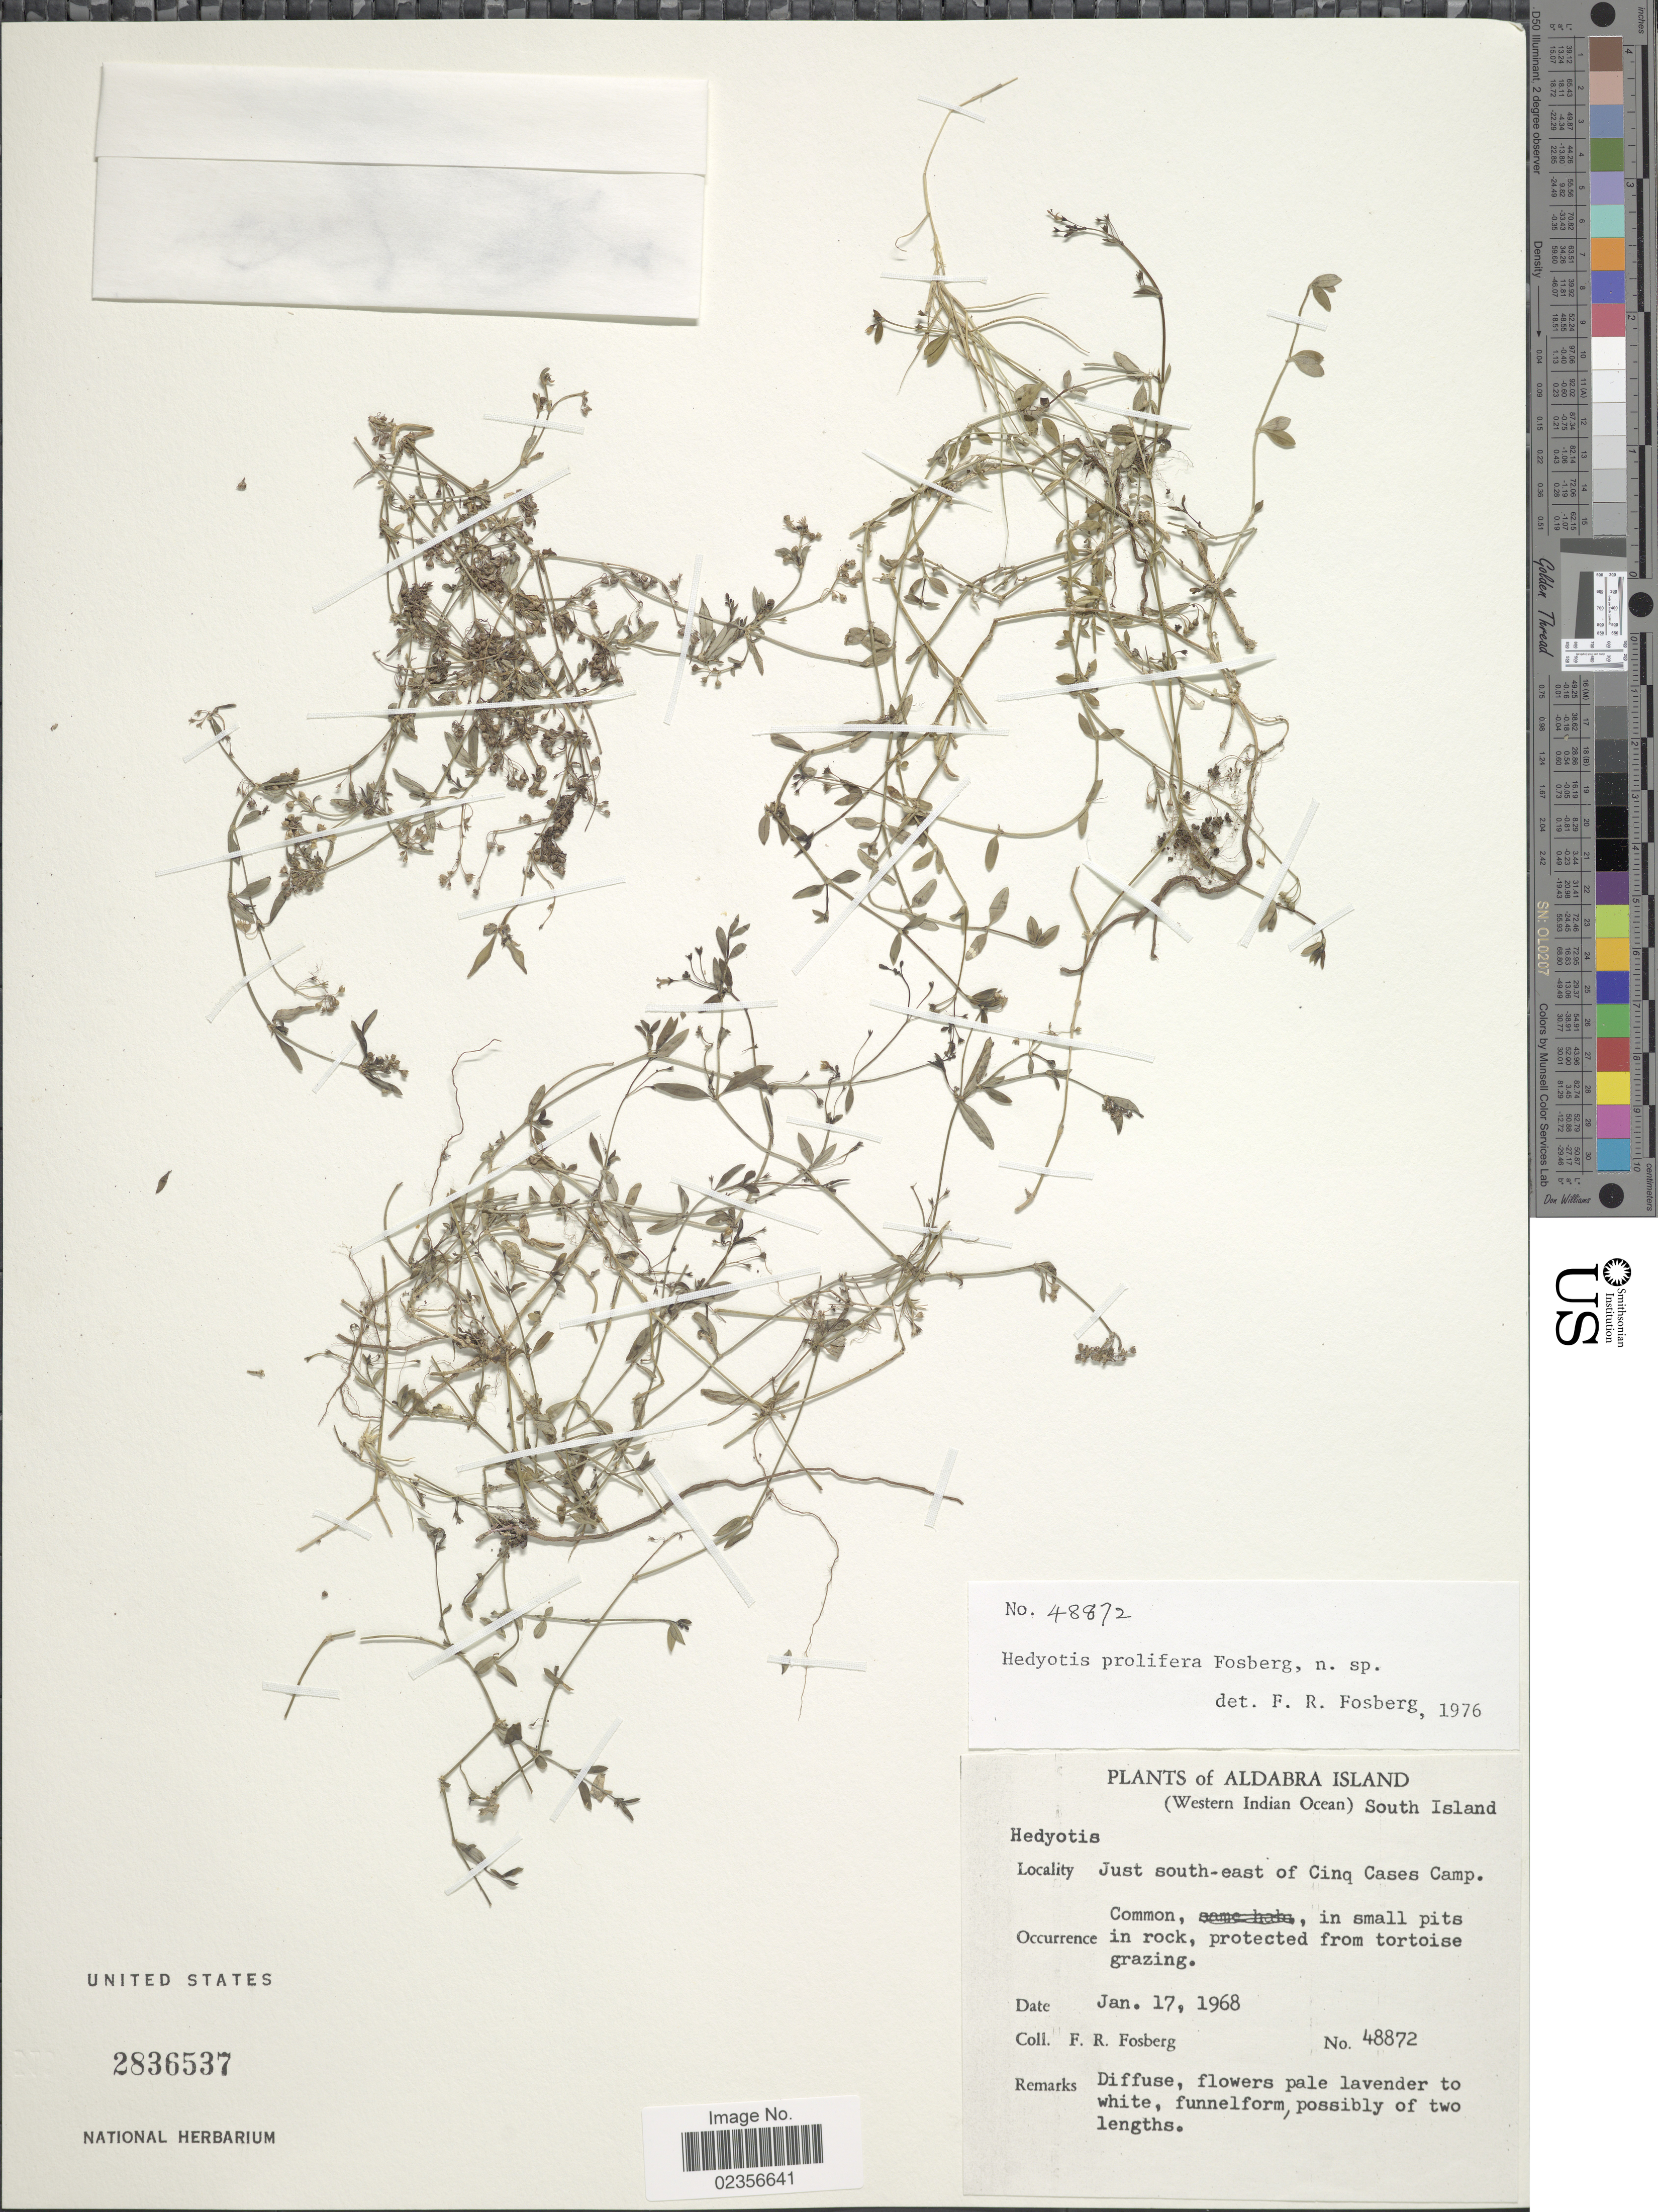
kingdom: Plantae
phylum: Tracheophyta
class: Magnoliopsida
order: Gentianales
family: Rubiaceae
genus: Hedyotis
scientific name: Hedyotis prolifera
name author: Fosberg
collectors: F. R. Fosberg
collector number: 48872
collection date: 1968-01-17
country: Seychelles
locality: Aldabra Island South Island. Just south-east of Cinq Cases Camp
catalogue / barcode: US 2836537